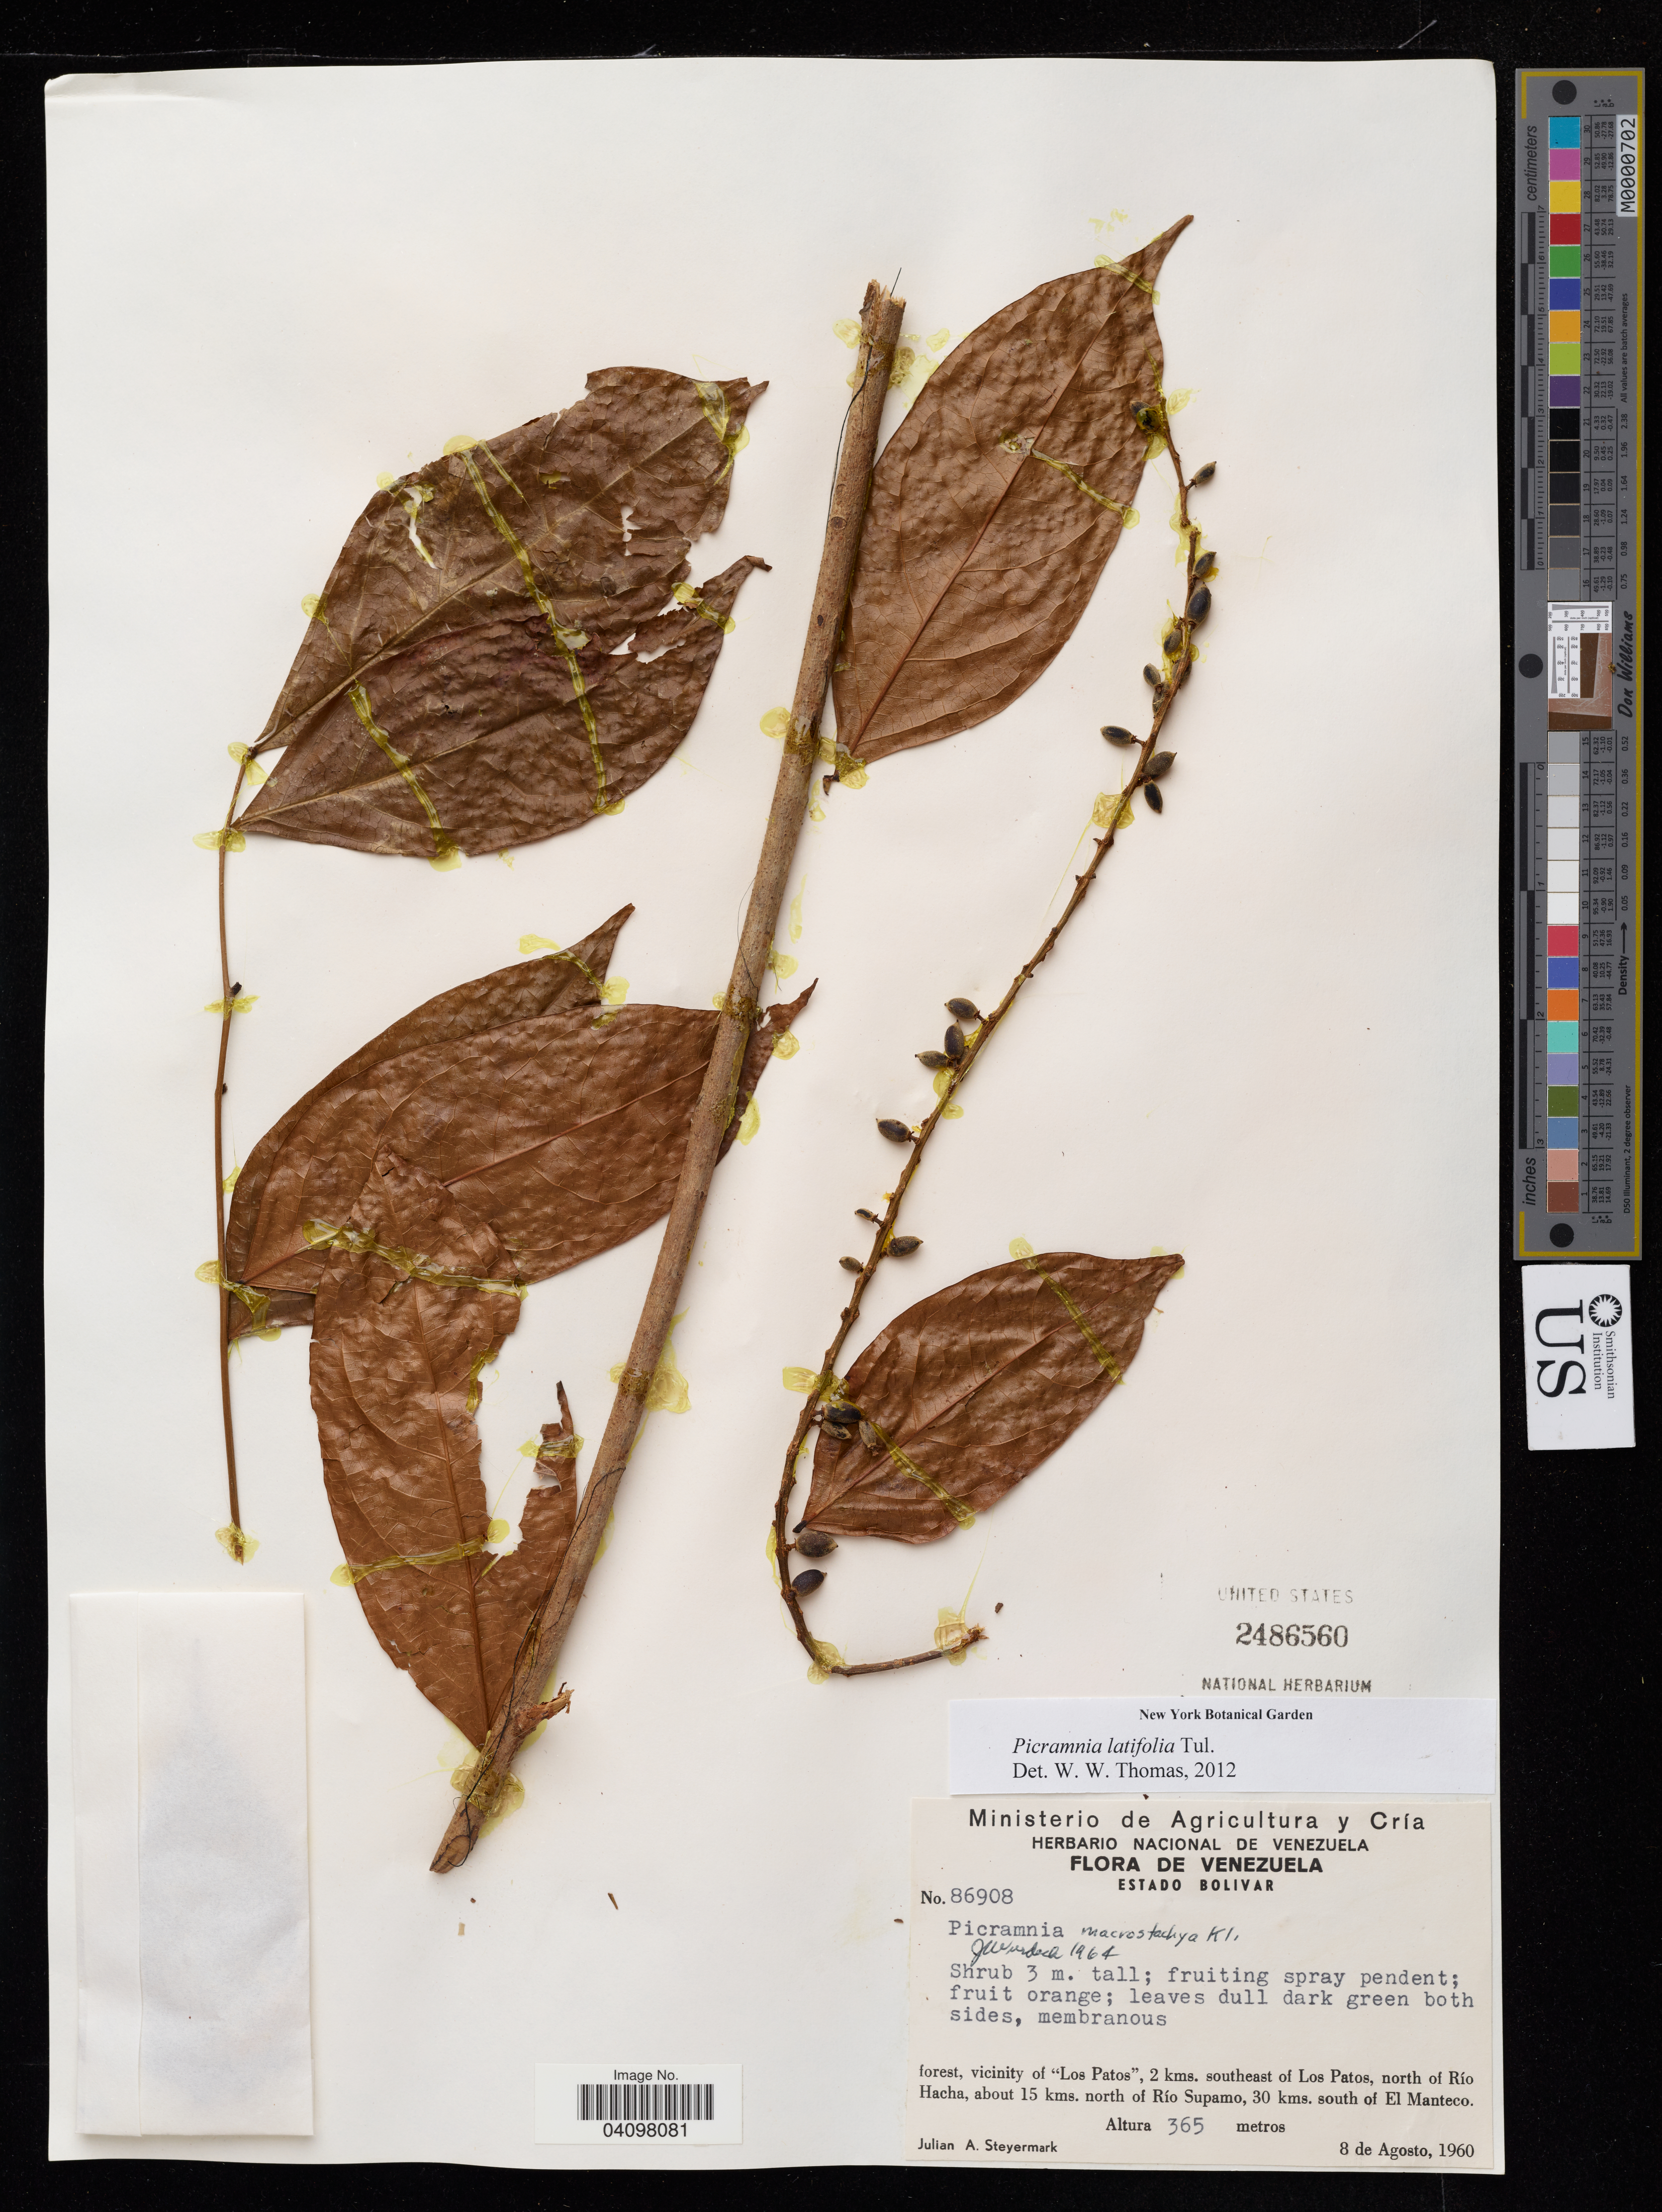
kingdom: Plantae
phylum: Tracheophyta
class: Magnoliopsida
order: Picramniales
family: Picramniaceae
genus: Picramnia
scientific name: Picramnia latifolia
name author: Tul.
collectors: J. Steyermark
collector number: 86908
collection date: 1960-08-08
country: Venezuela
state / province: Bolivar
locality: Vicinity of "Los Patos", 2 kms. southeast of Los Patos, north of Río Hacha, about 15 kms. north of Río Supamo, 30 kms. south of El Manteco.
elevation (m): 365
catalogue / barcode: US 2486560